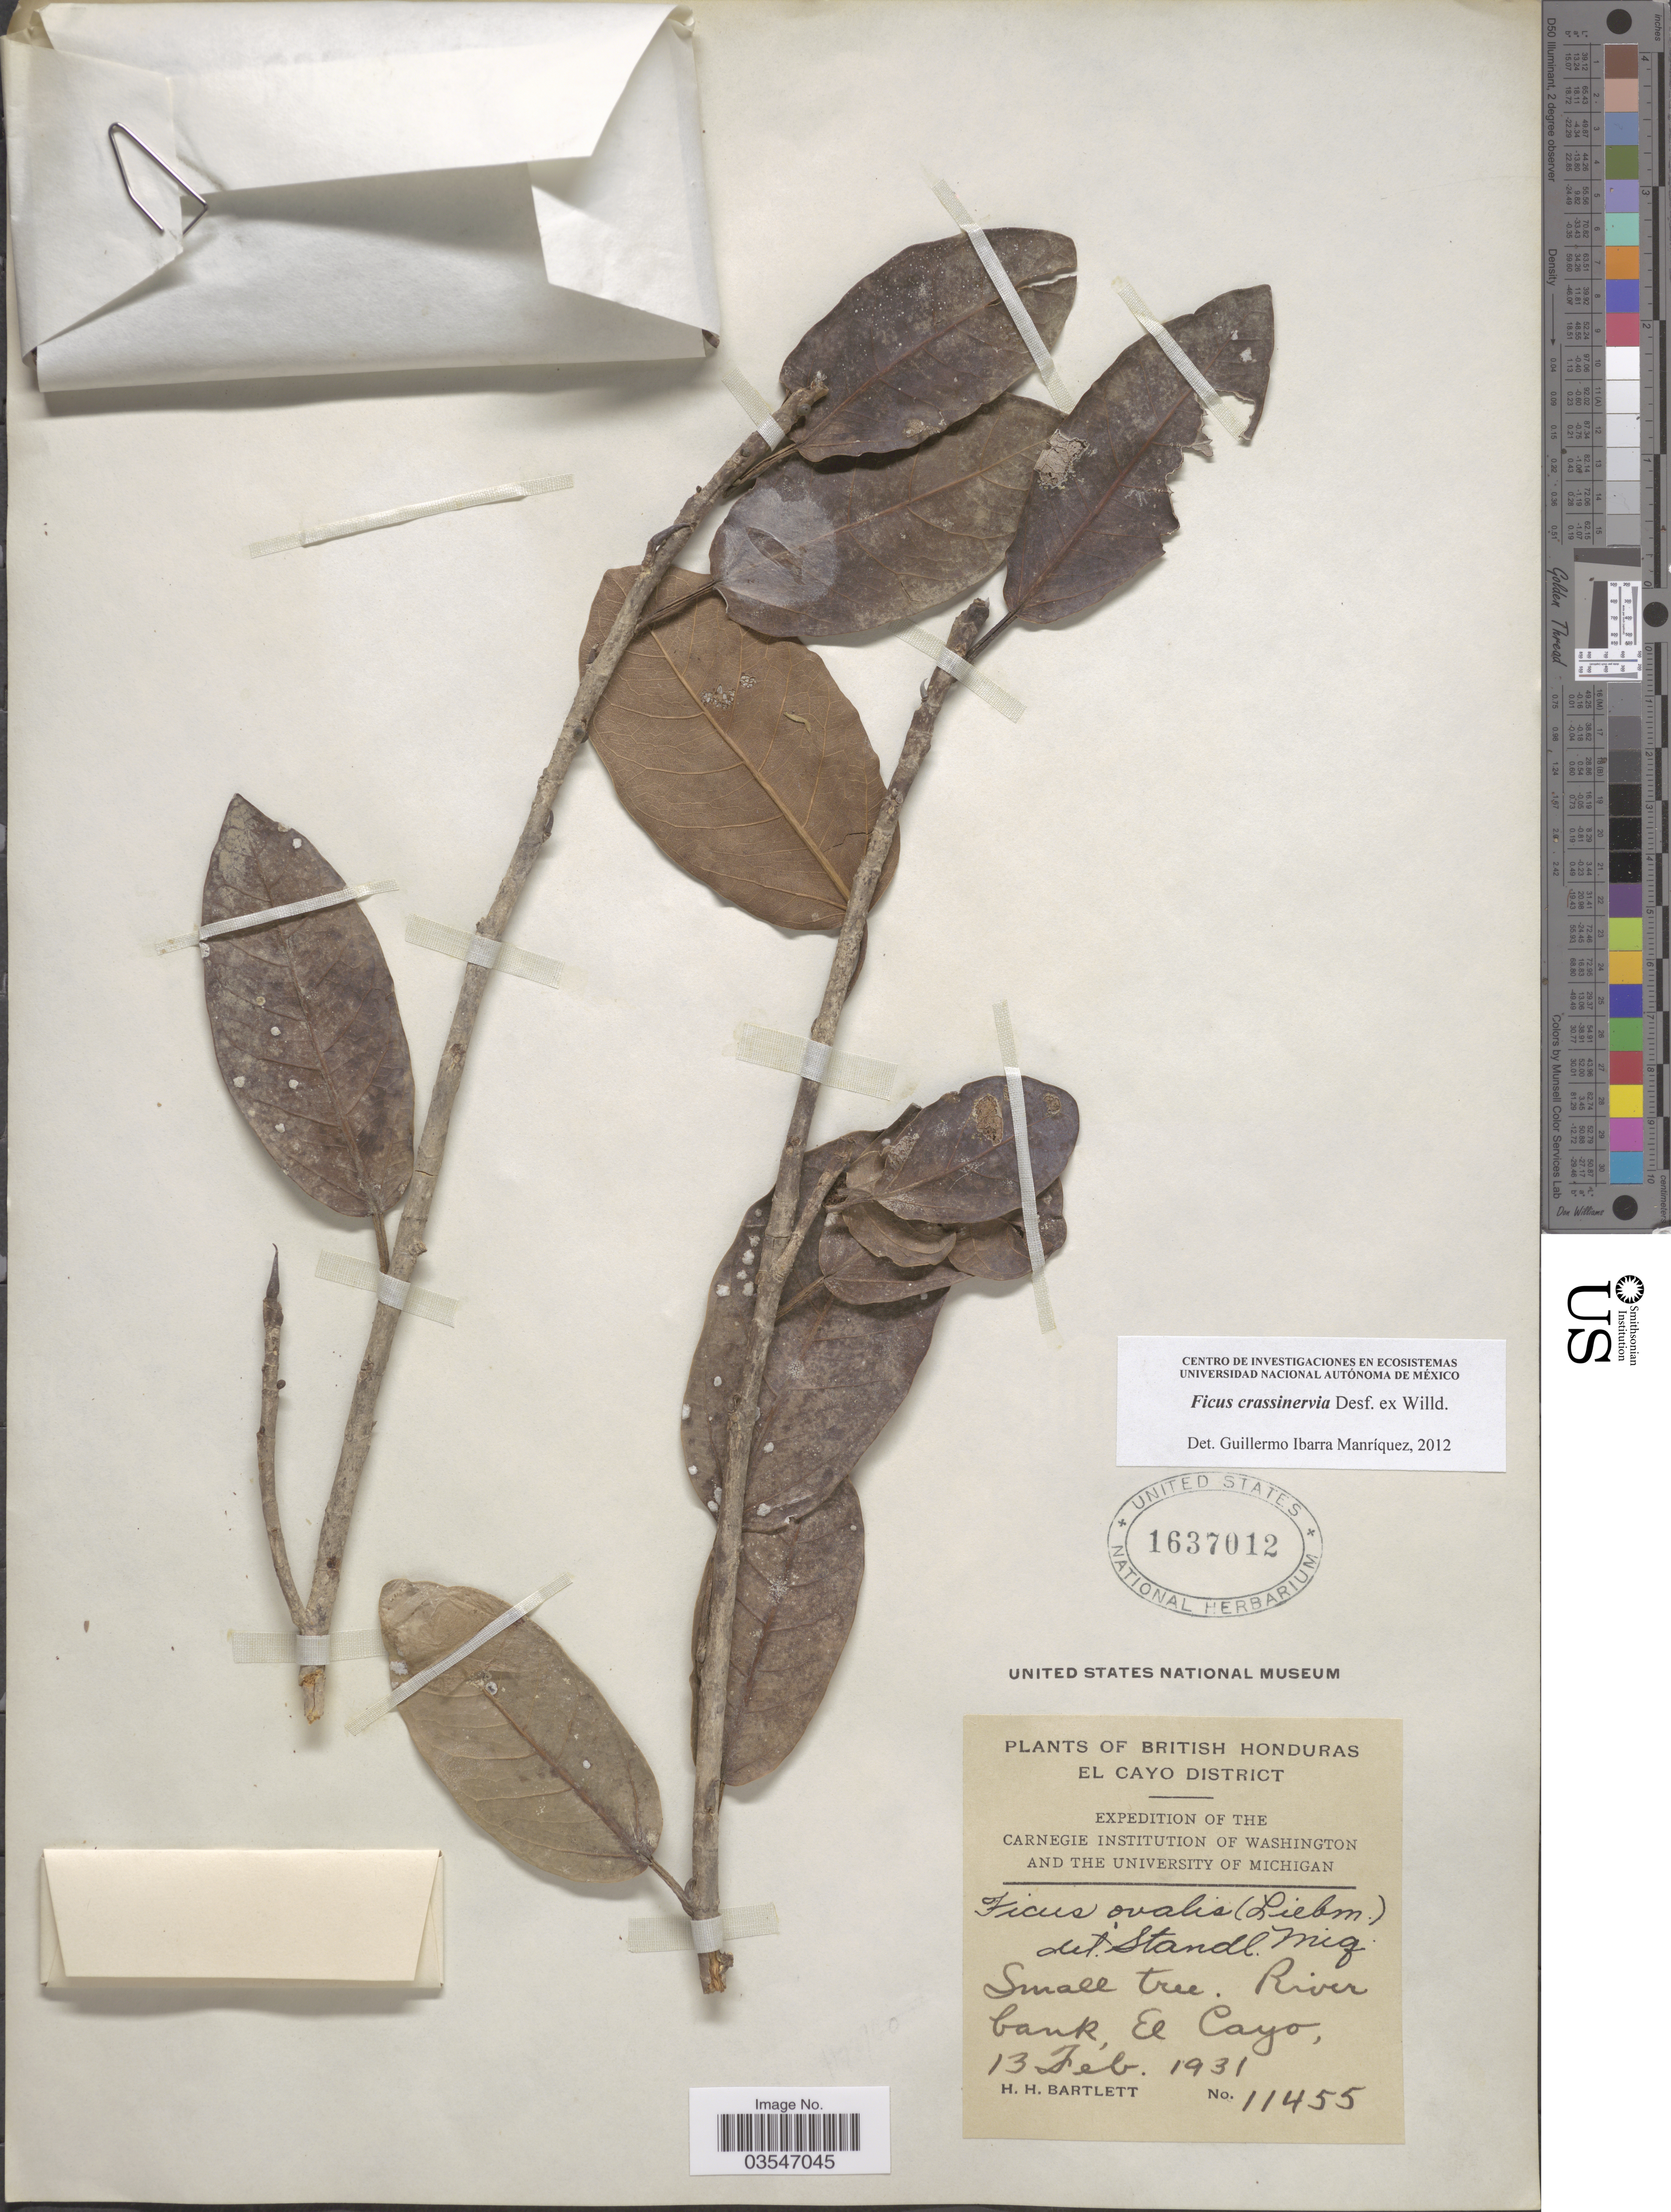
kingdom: Plantae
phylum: Tracheophyta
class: Magnoliopsida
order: Rosales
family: Moraceae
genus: Ficus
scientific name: Ficus crassinervia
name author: Desf. ex Willd.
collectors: H. H. Bartlett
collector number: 11455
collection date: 1931-02-13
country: Belize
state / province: Cayo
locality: British Honduras. El Cayo District. River bank, El Cayo.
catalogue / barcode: US 1637012